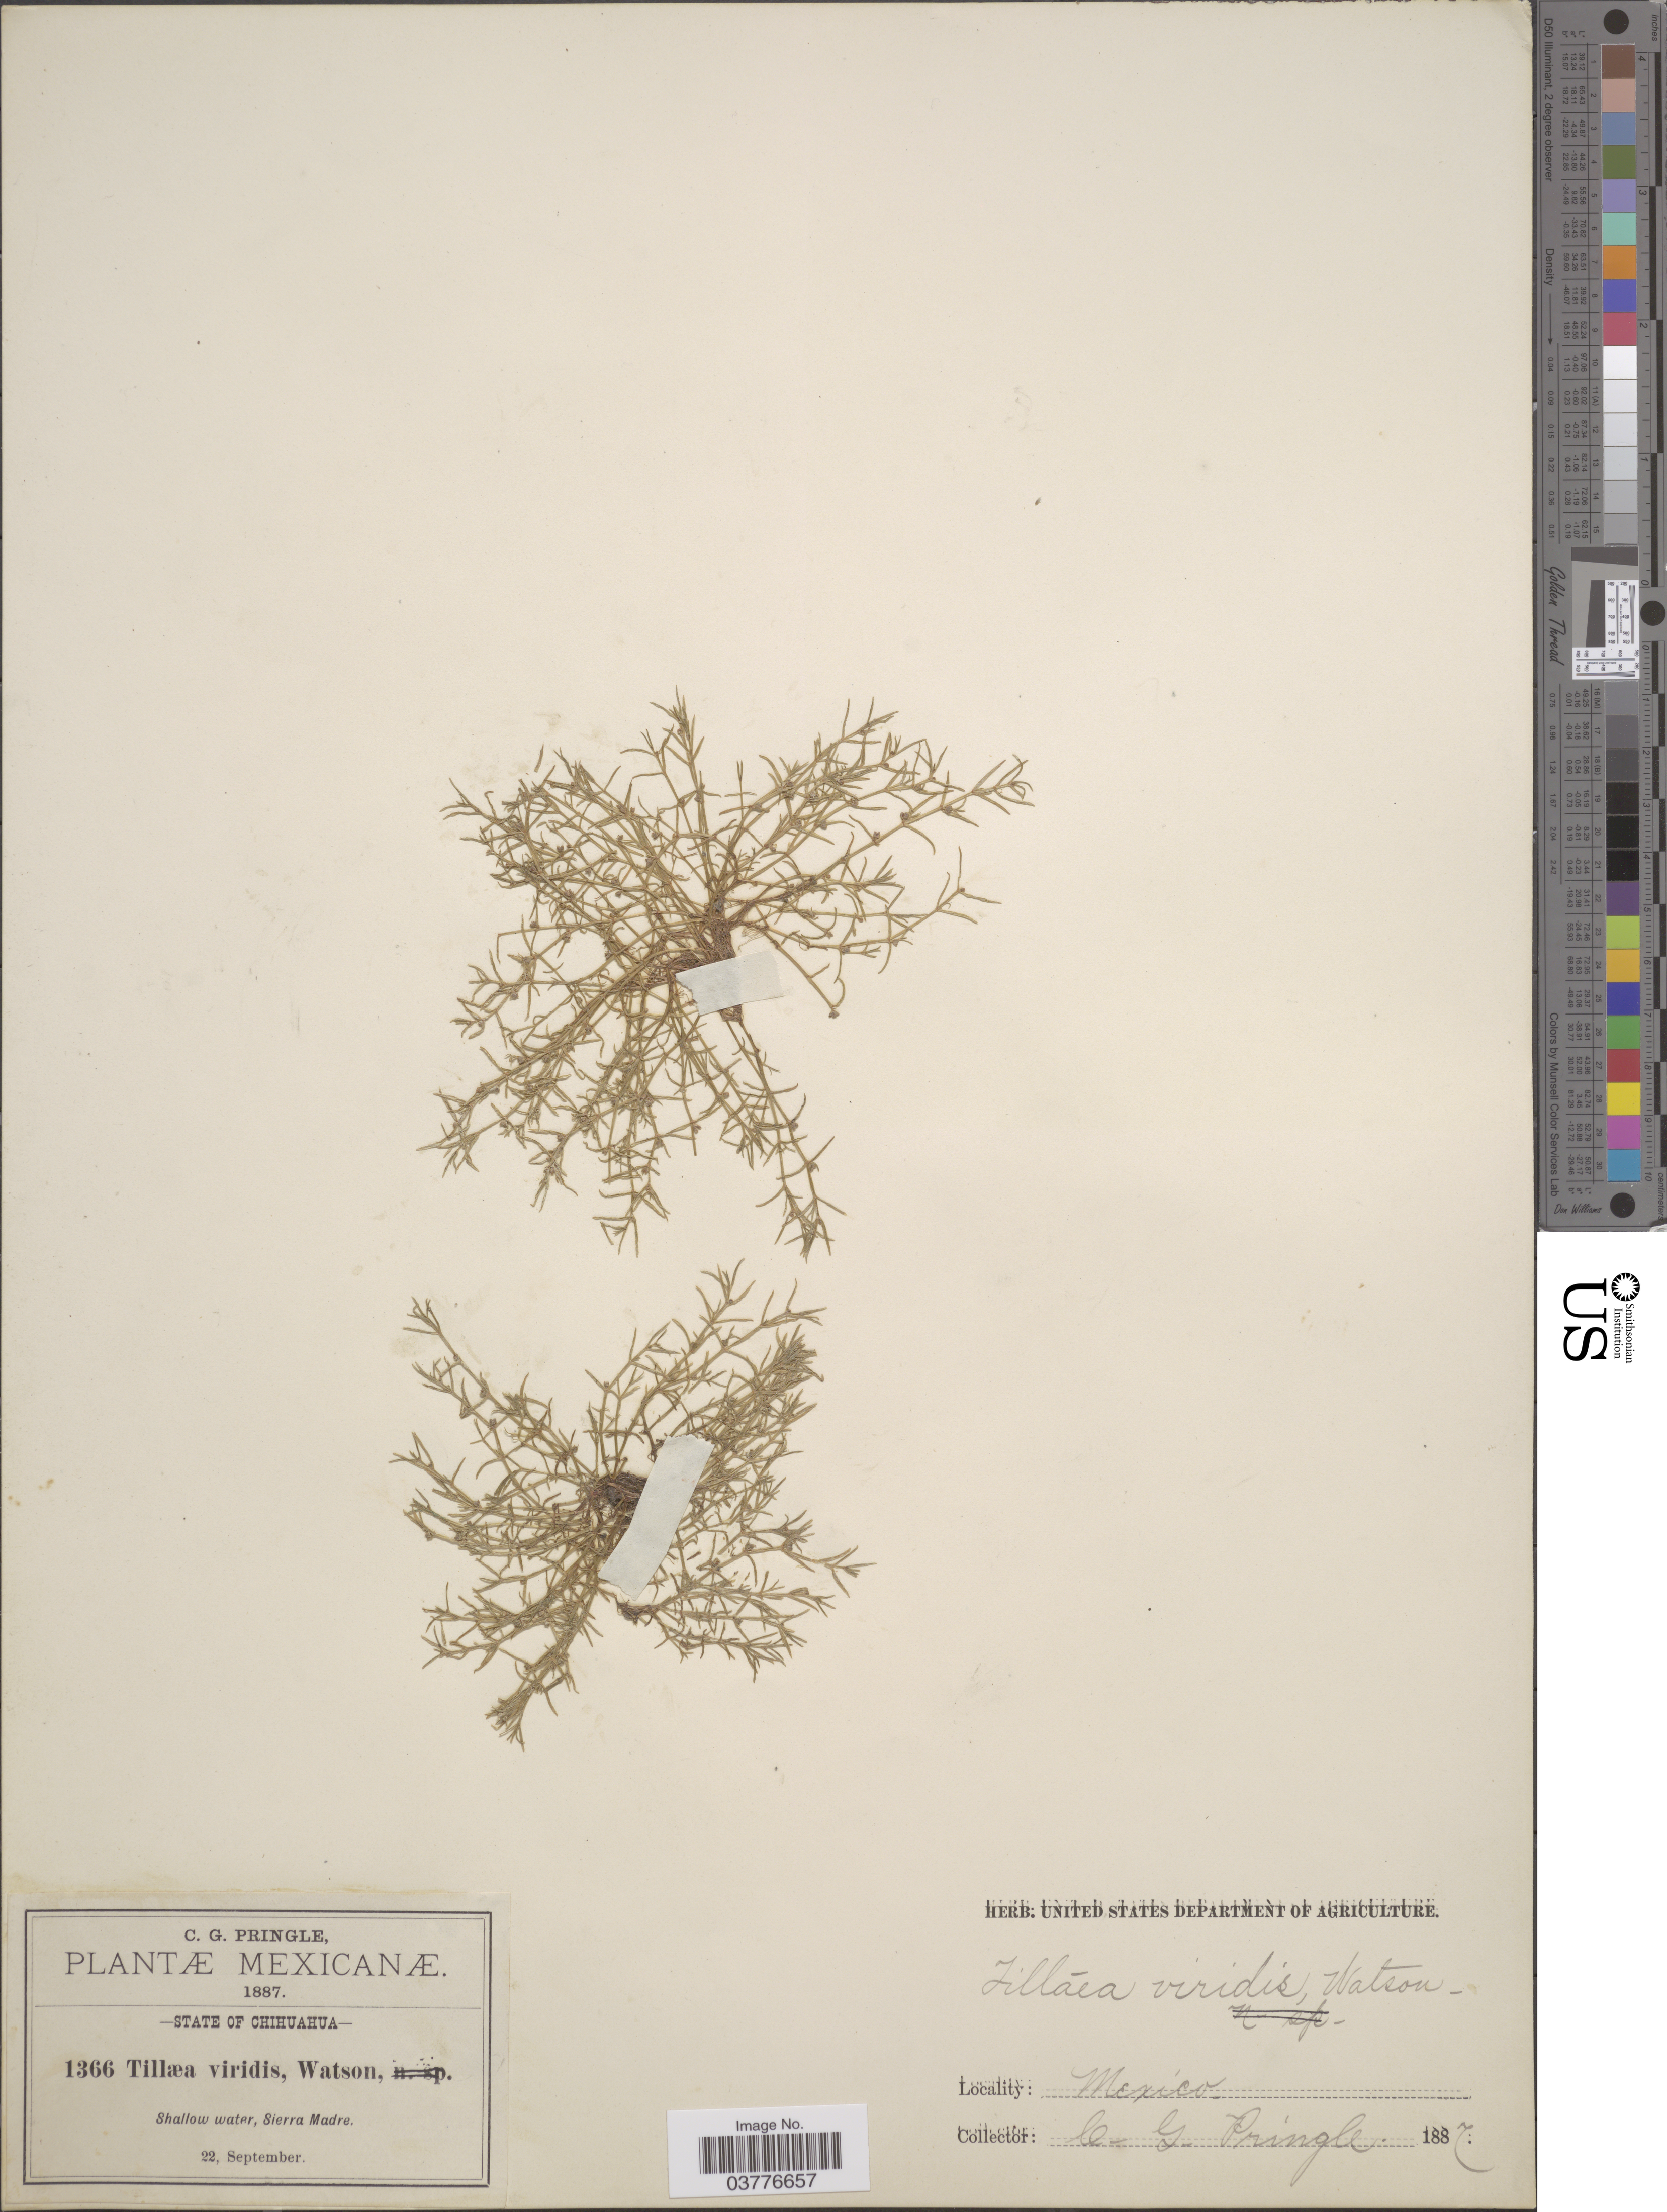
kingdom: Plantae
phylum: Tracheophyta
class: Magnoliopsida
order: Saxifragales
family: Crassulaceae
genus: Tillaea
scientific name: Tillaea viridis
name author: S. Watson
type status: Isolectotype; Original Material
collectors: C. G. Pringle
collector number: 1366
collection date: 1887-09-22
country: Mexico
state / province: Chihuahua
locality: Shallow water, Sierra Madre.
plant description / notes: Protologue does not cite Pringle 1366. Protologue cites (only) Pringle 1561, apparently in error. According to Bywater & Wickens (1984: 718): "The original description cites Pringle 1561 in error, this being a collection of Ceanothus fendleri Gray."